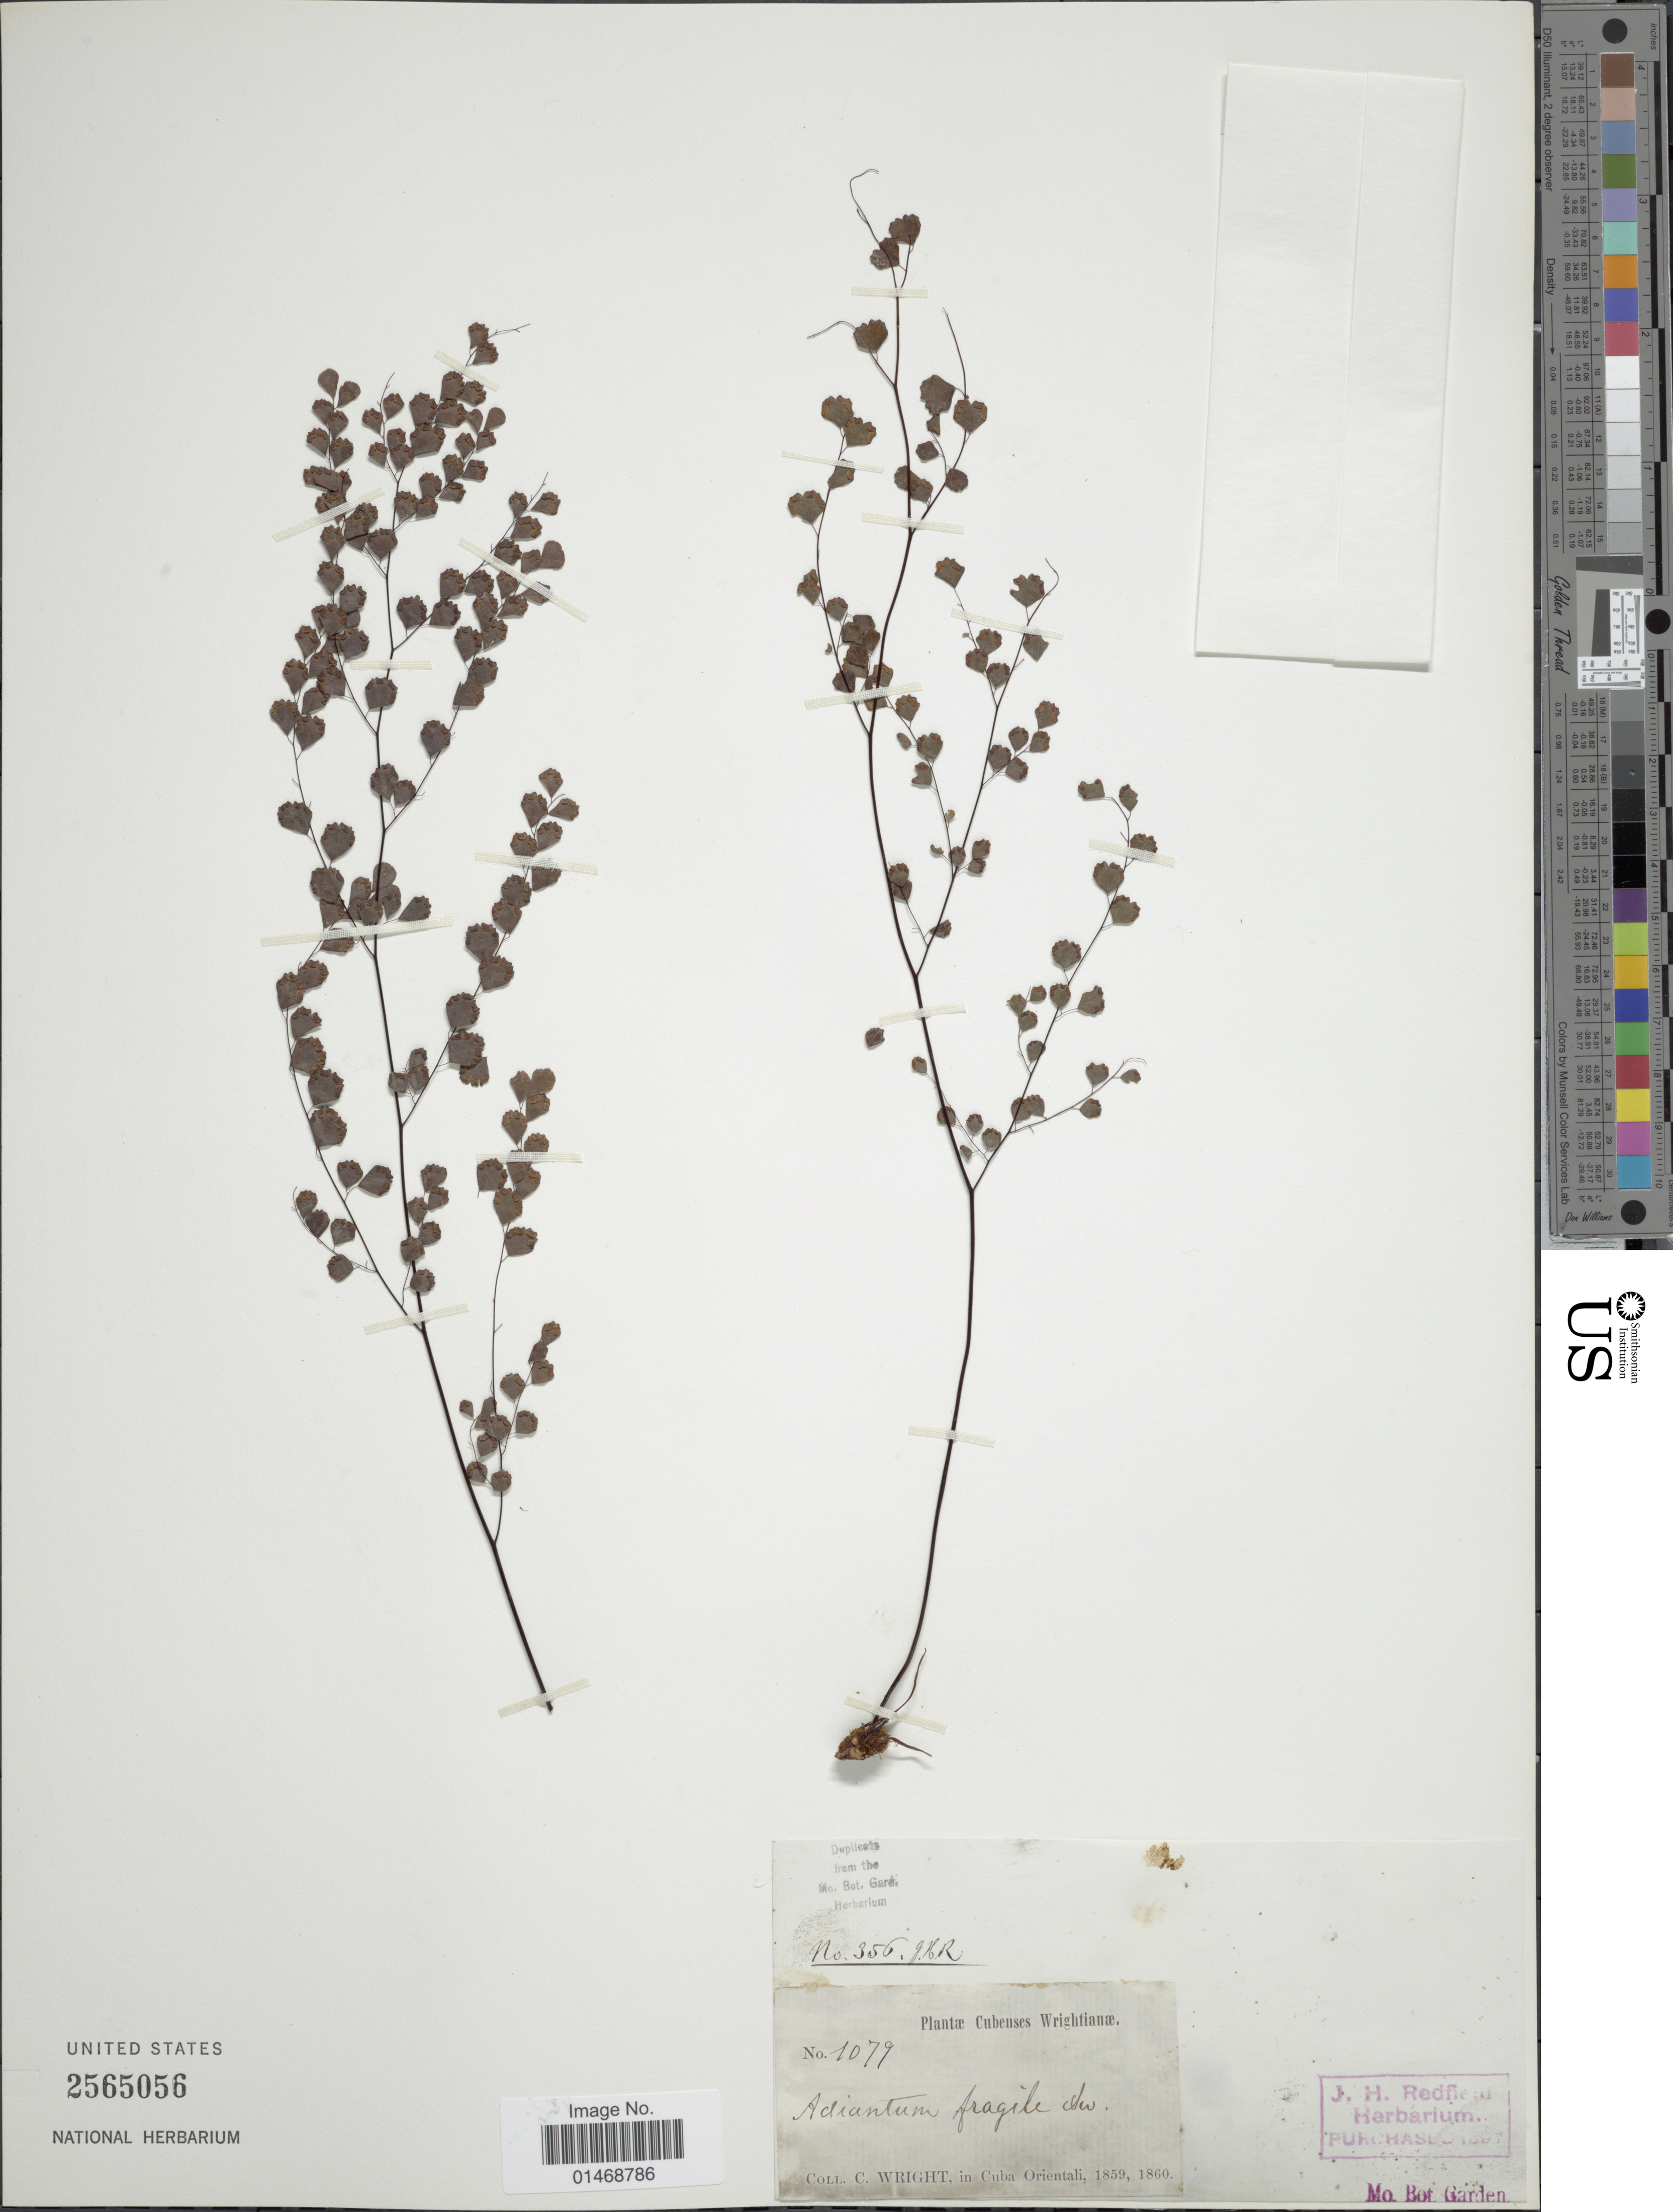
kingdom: Plantae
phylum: Tracheophyta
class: Polypodiopsida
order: Polypodiales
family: Pteridaceae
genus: Adiantum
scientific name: Adiantum fragile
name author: Sw.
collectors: C. Wright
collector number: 1079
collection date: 1859/1860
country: Cuba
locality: In Cuba Orientali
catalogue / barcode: US 2565056